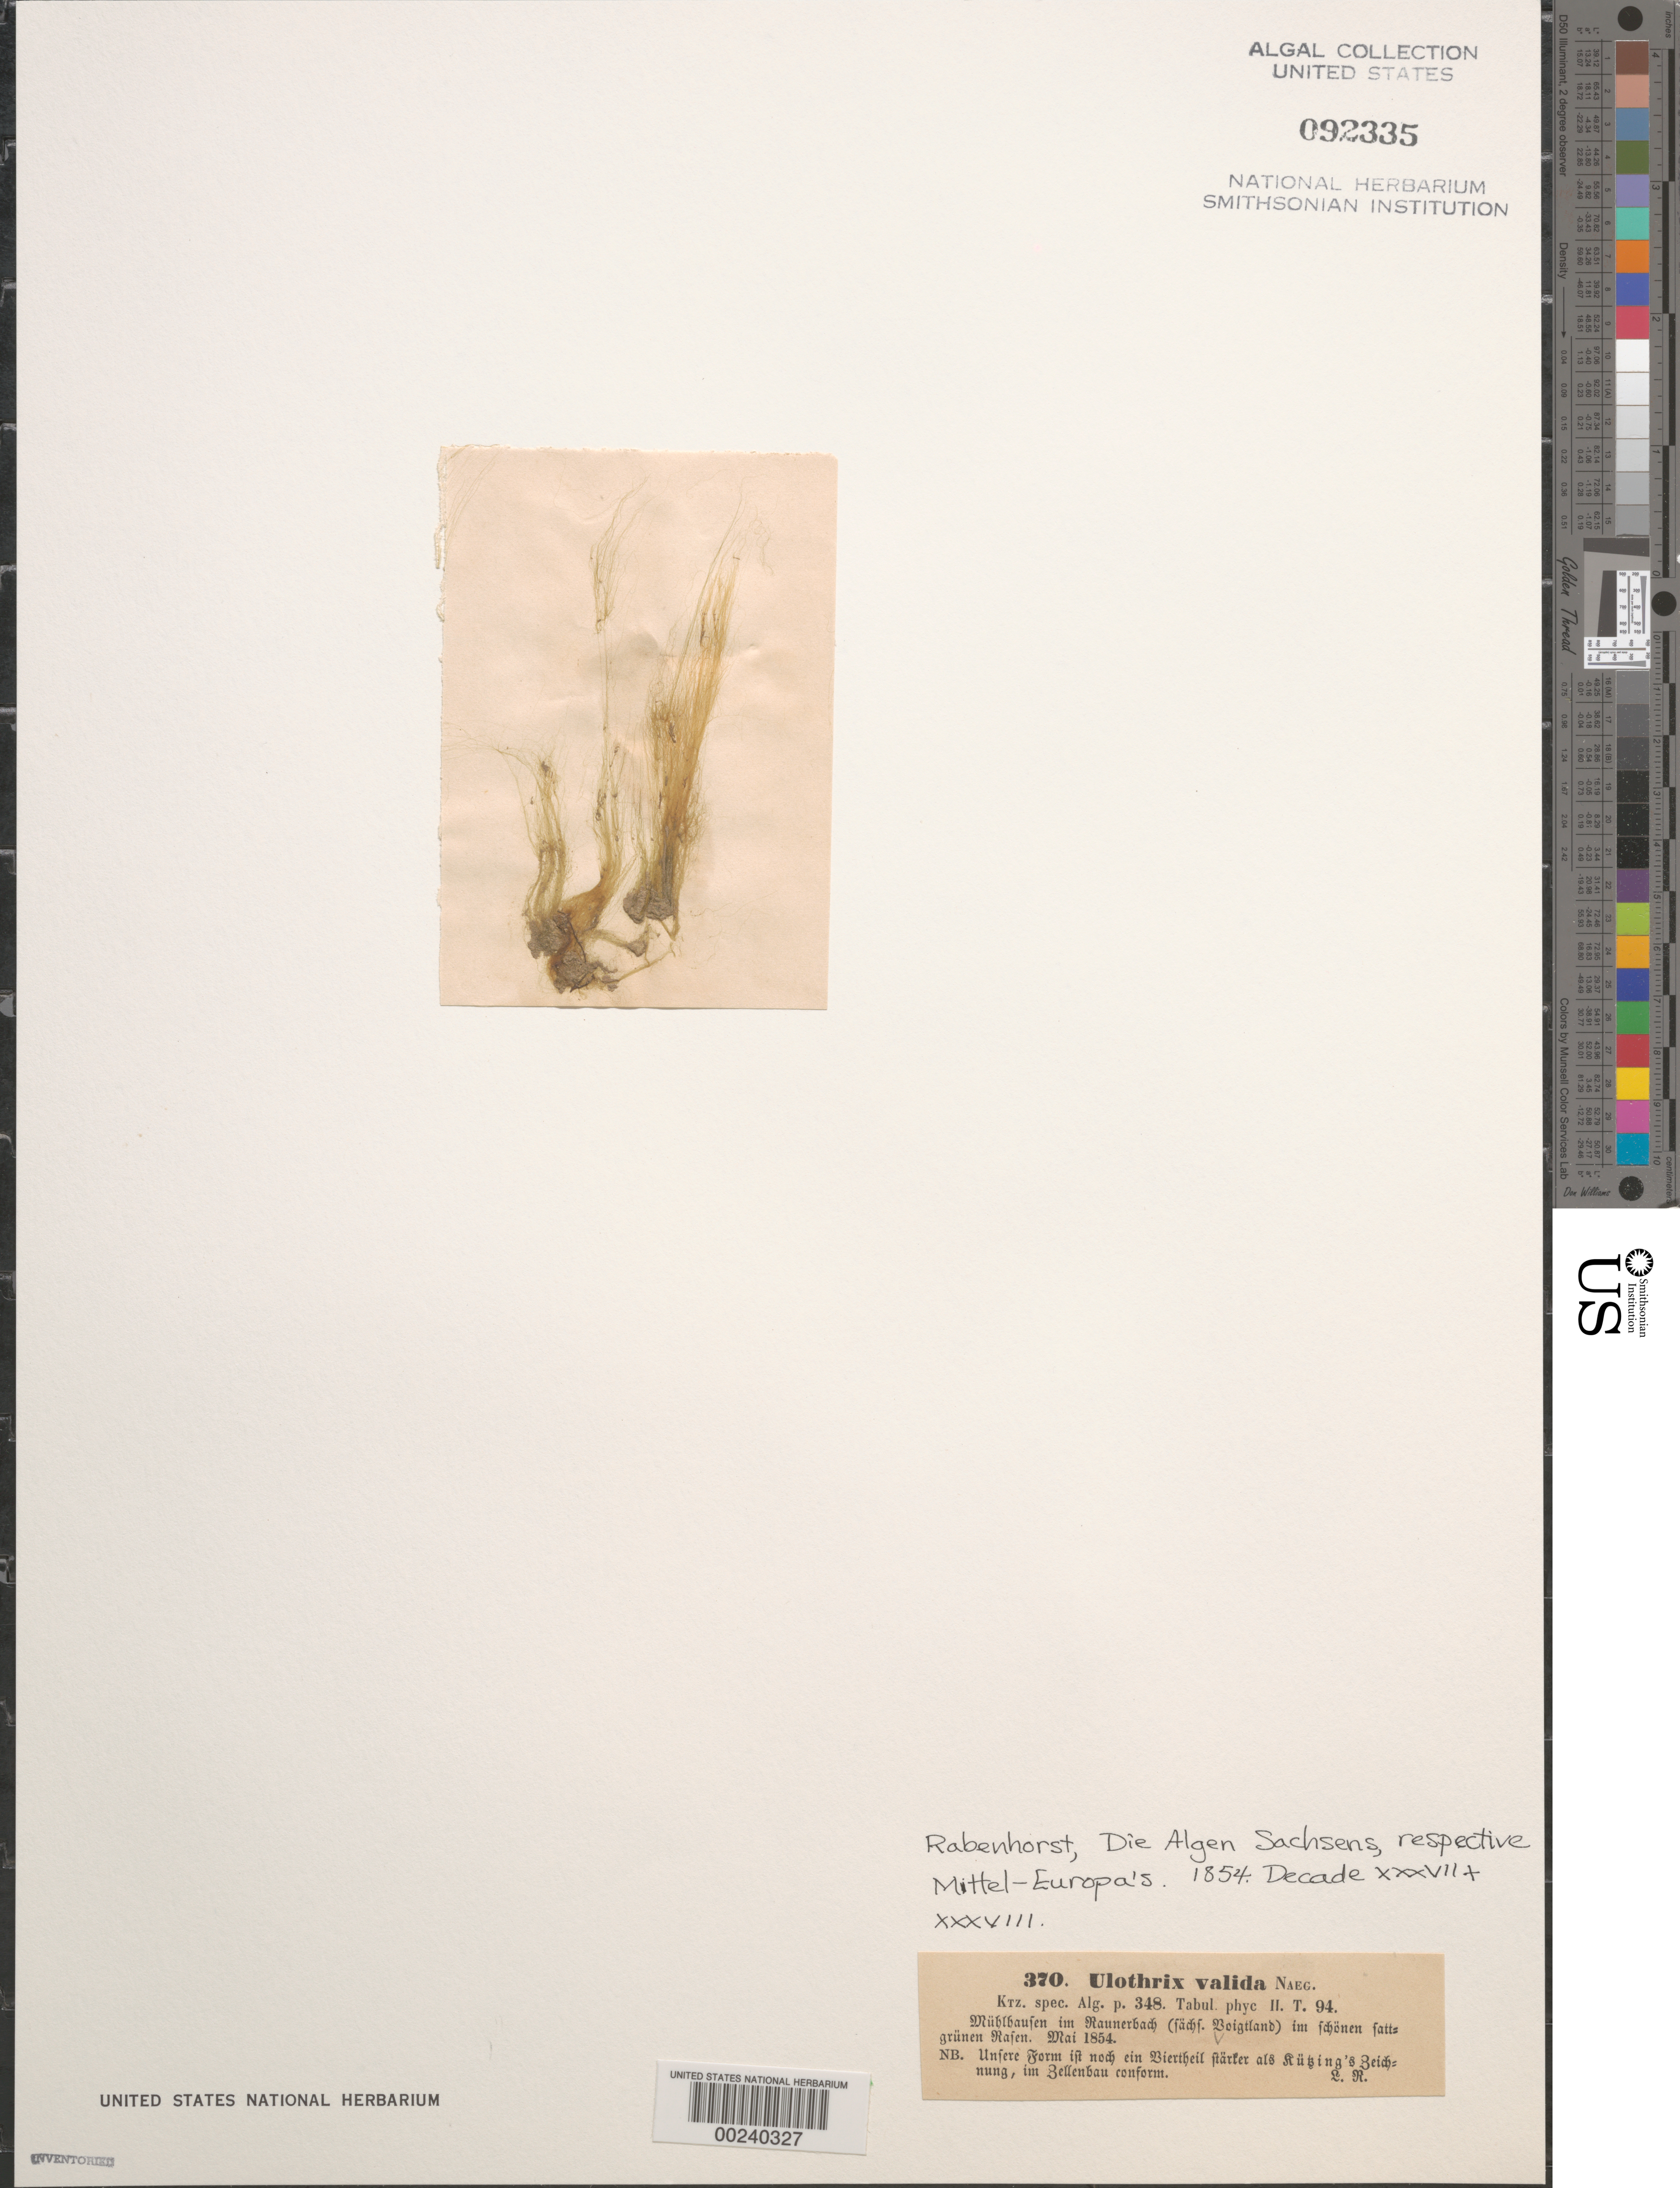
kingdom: Plantae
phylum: Chlorophyta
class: Ulvophyceae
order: Ulotrichales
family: Ulotrichaceae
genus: Ulothrix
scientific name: Ulothrix valida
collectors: G. L. Rabenhorst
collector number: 370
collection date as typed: May 1854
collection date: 1854-05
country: Germany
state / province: Sachsen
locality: Karl-marx-stadt District. Raunerbach, saxon vogtland (sachs. voigtland)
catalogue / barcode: US 92335